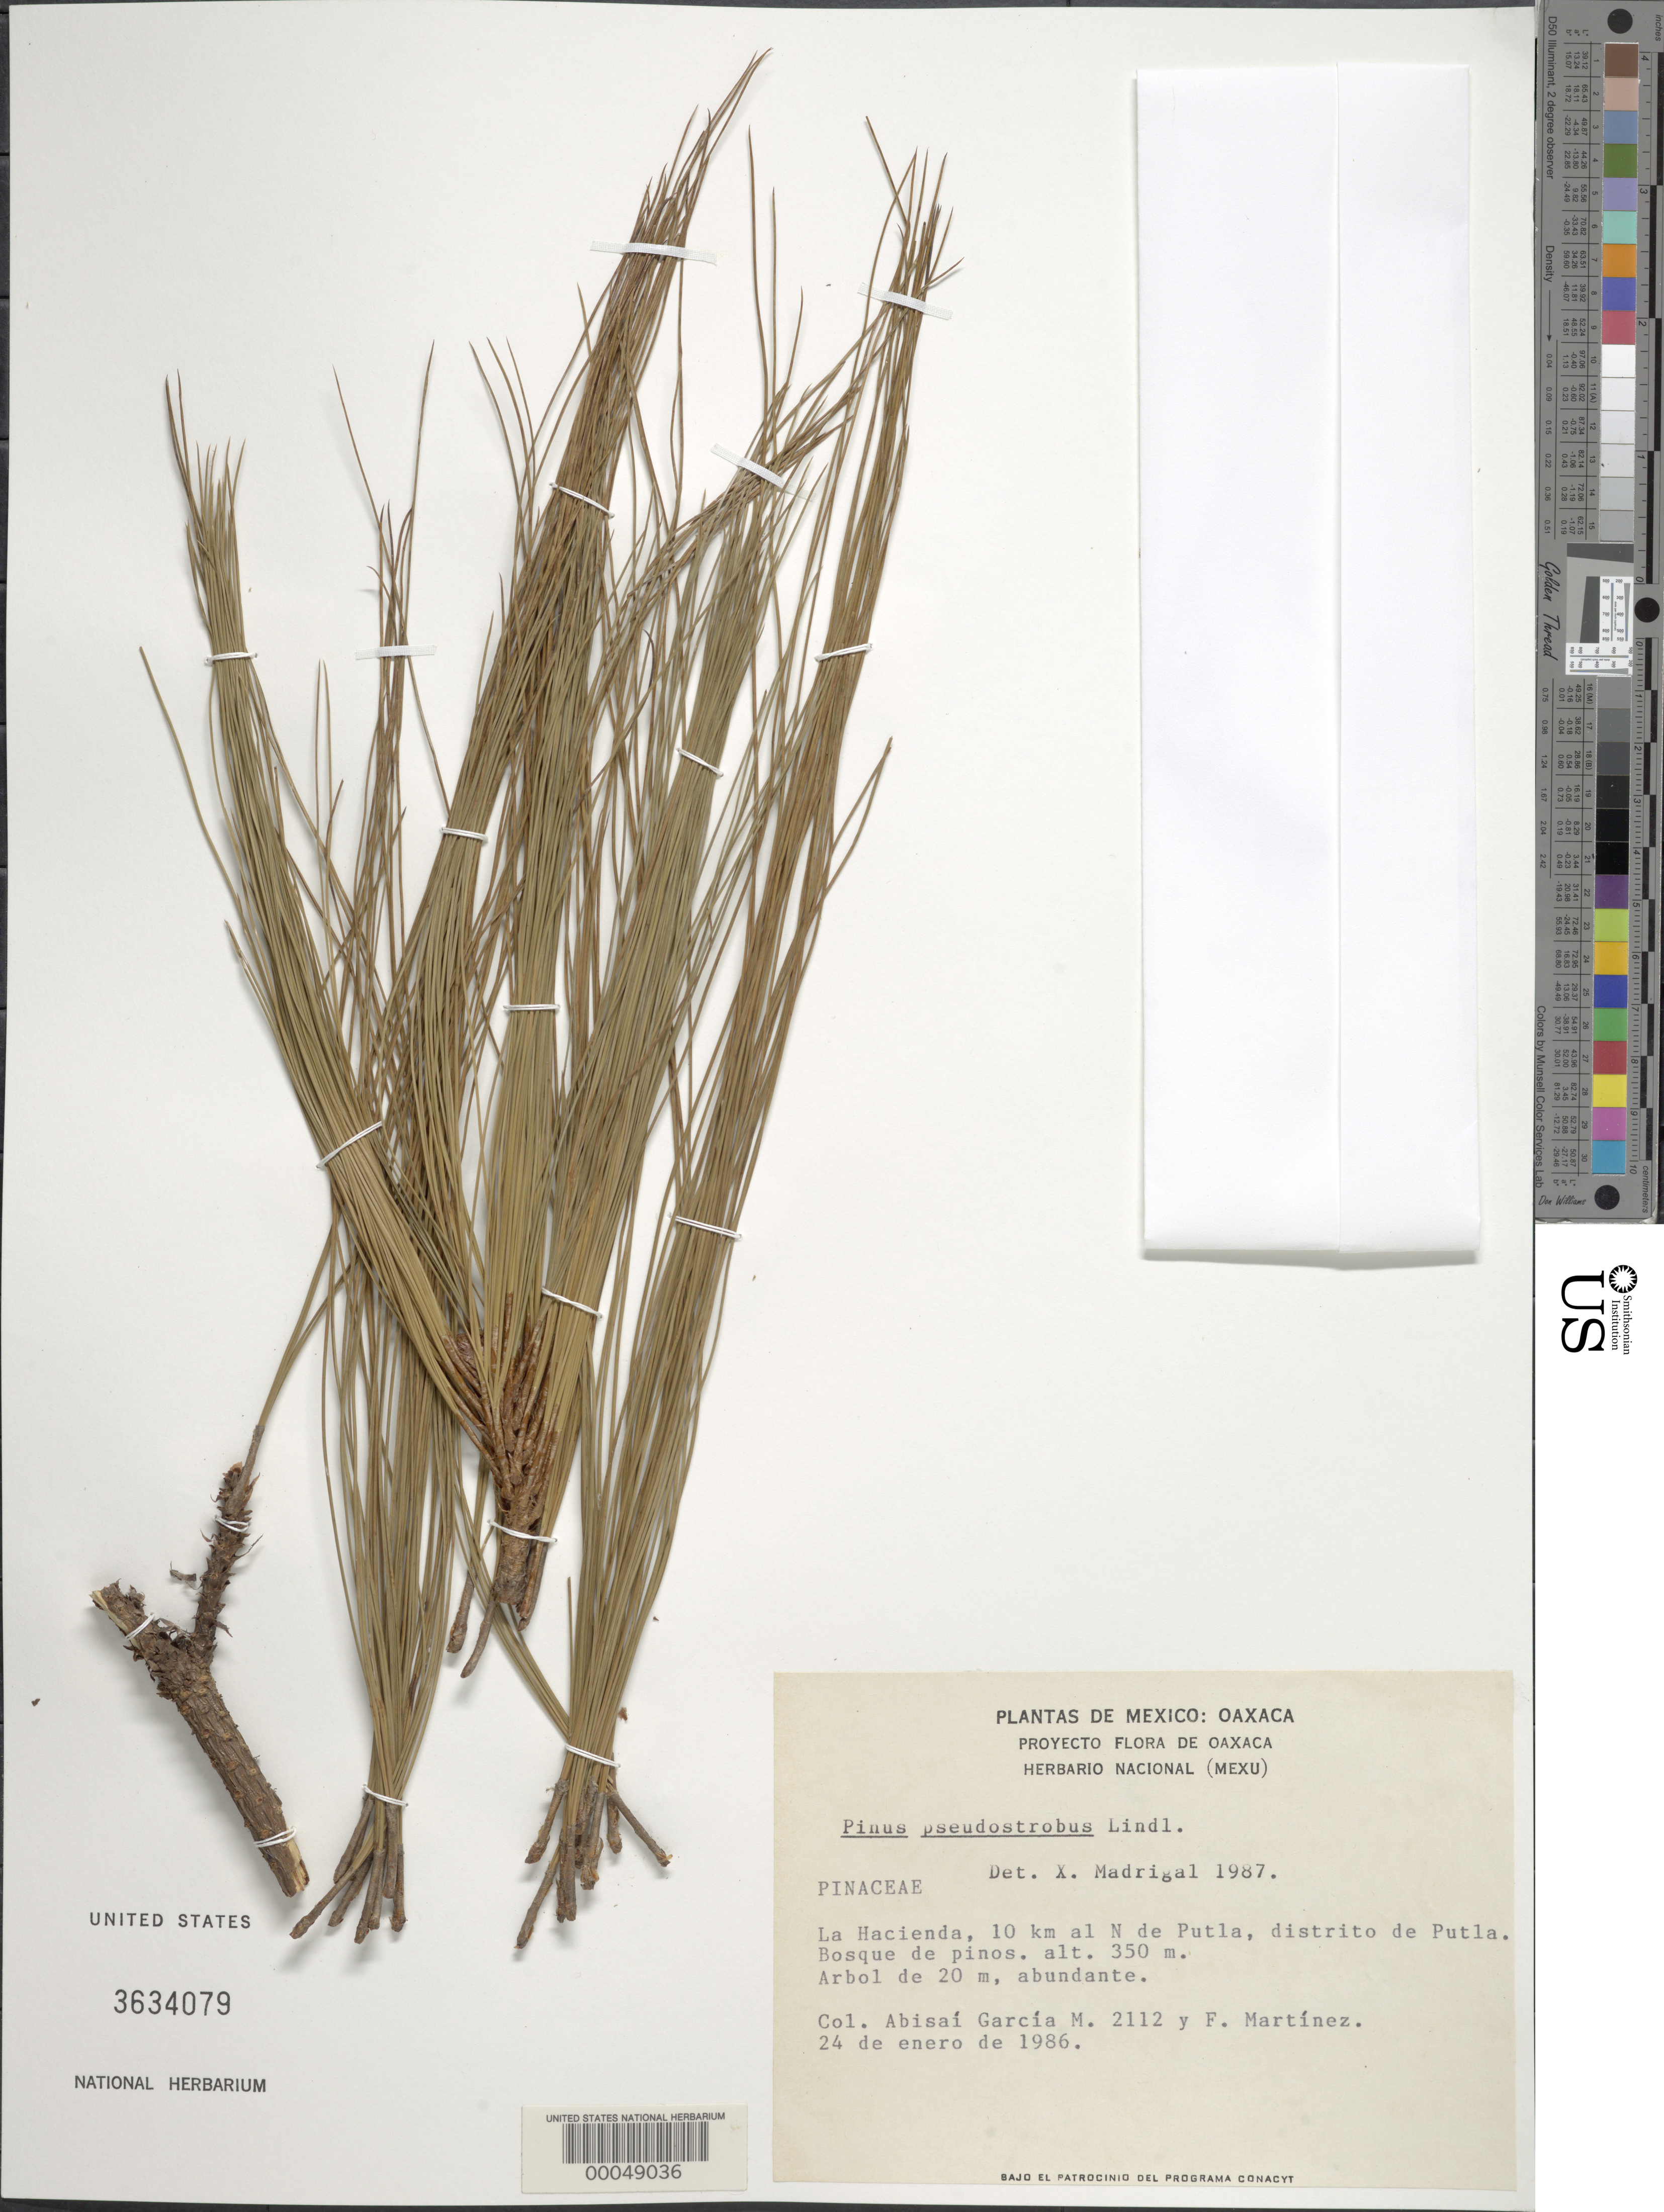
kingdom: Plantae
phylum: Tracheophyta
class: Pinopsida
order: Pinales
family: Pinaceae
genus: Pinus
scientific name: Pinus pseudostrobus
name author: Lindl.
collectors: A. García-Mendoza & F. Martínez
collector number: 2122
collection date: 1986-01-24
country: Mexico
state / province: Oaxaca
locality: La Hacienda, 10 km at N de Putla, distrito de Putla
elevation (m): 350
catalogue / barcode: US 3634079